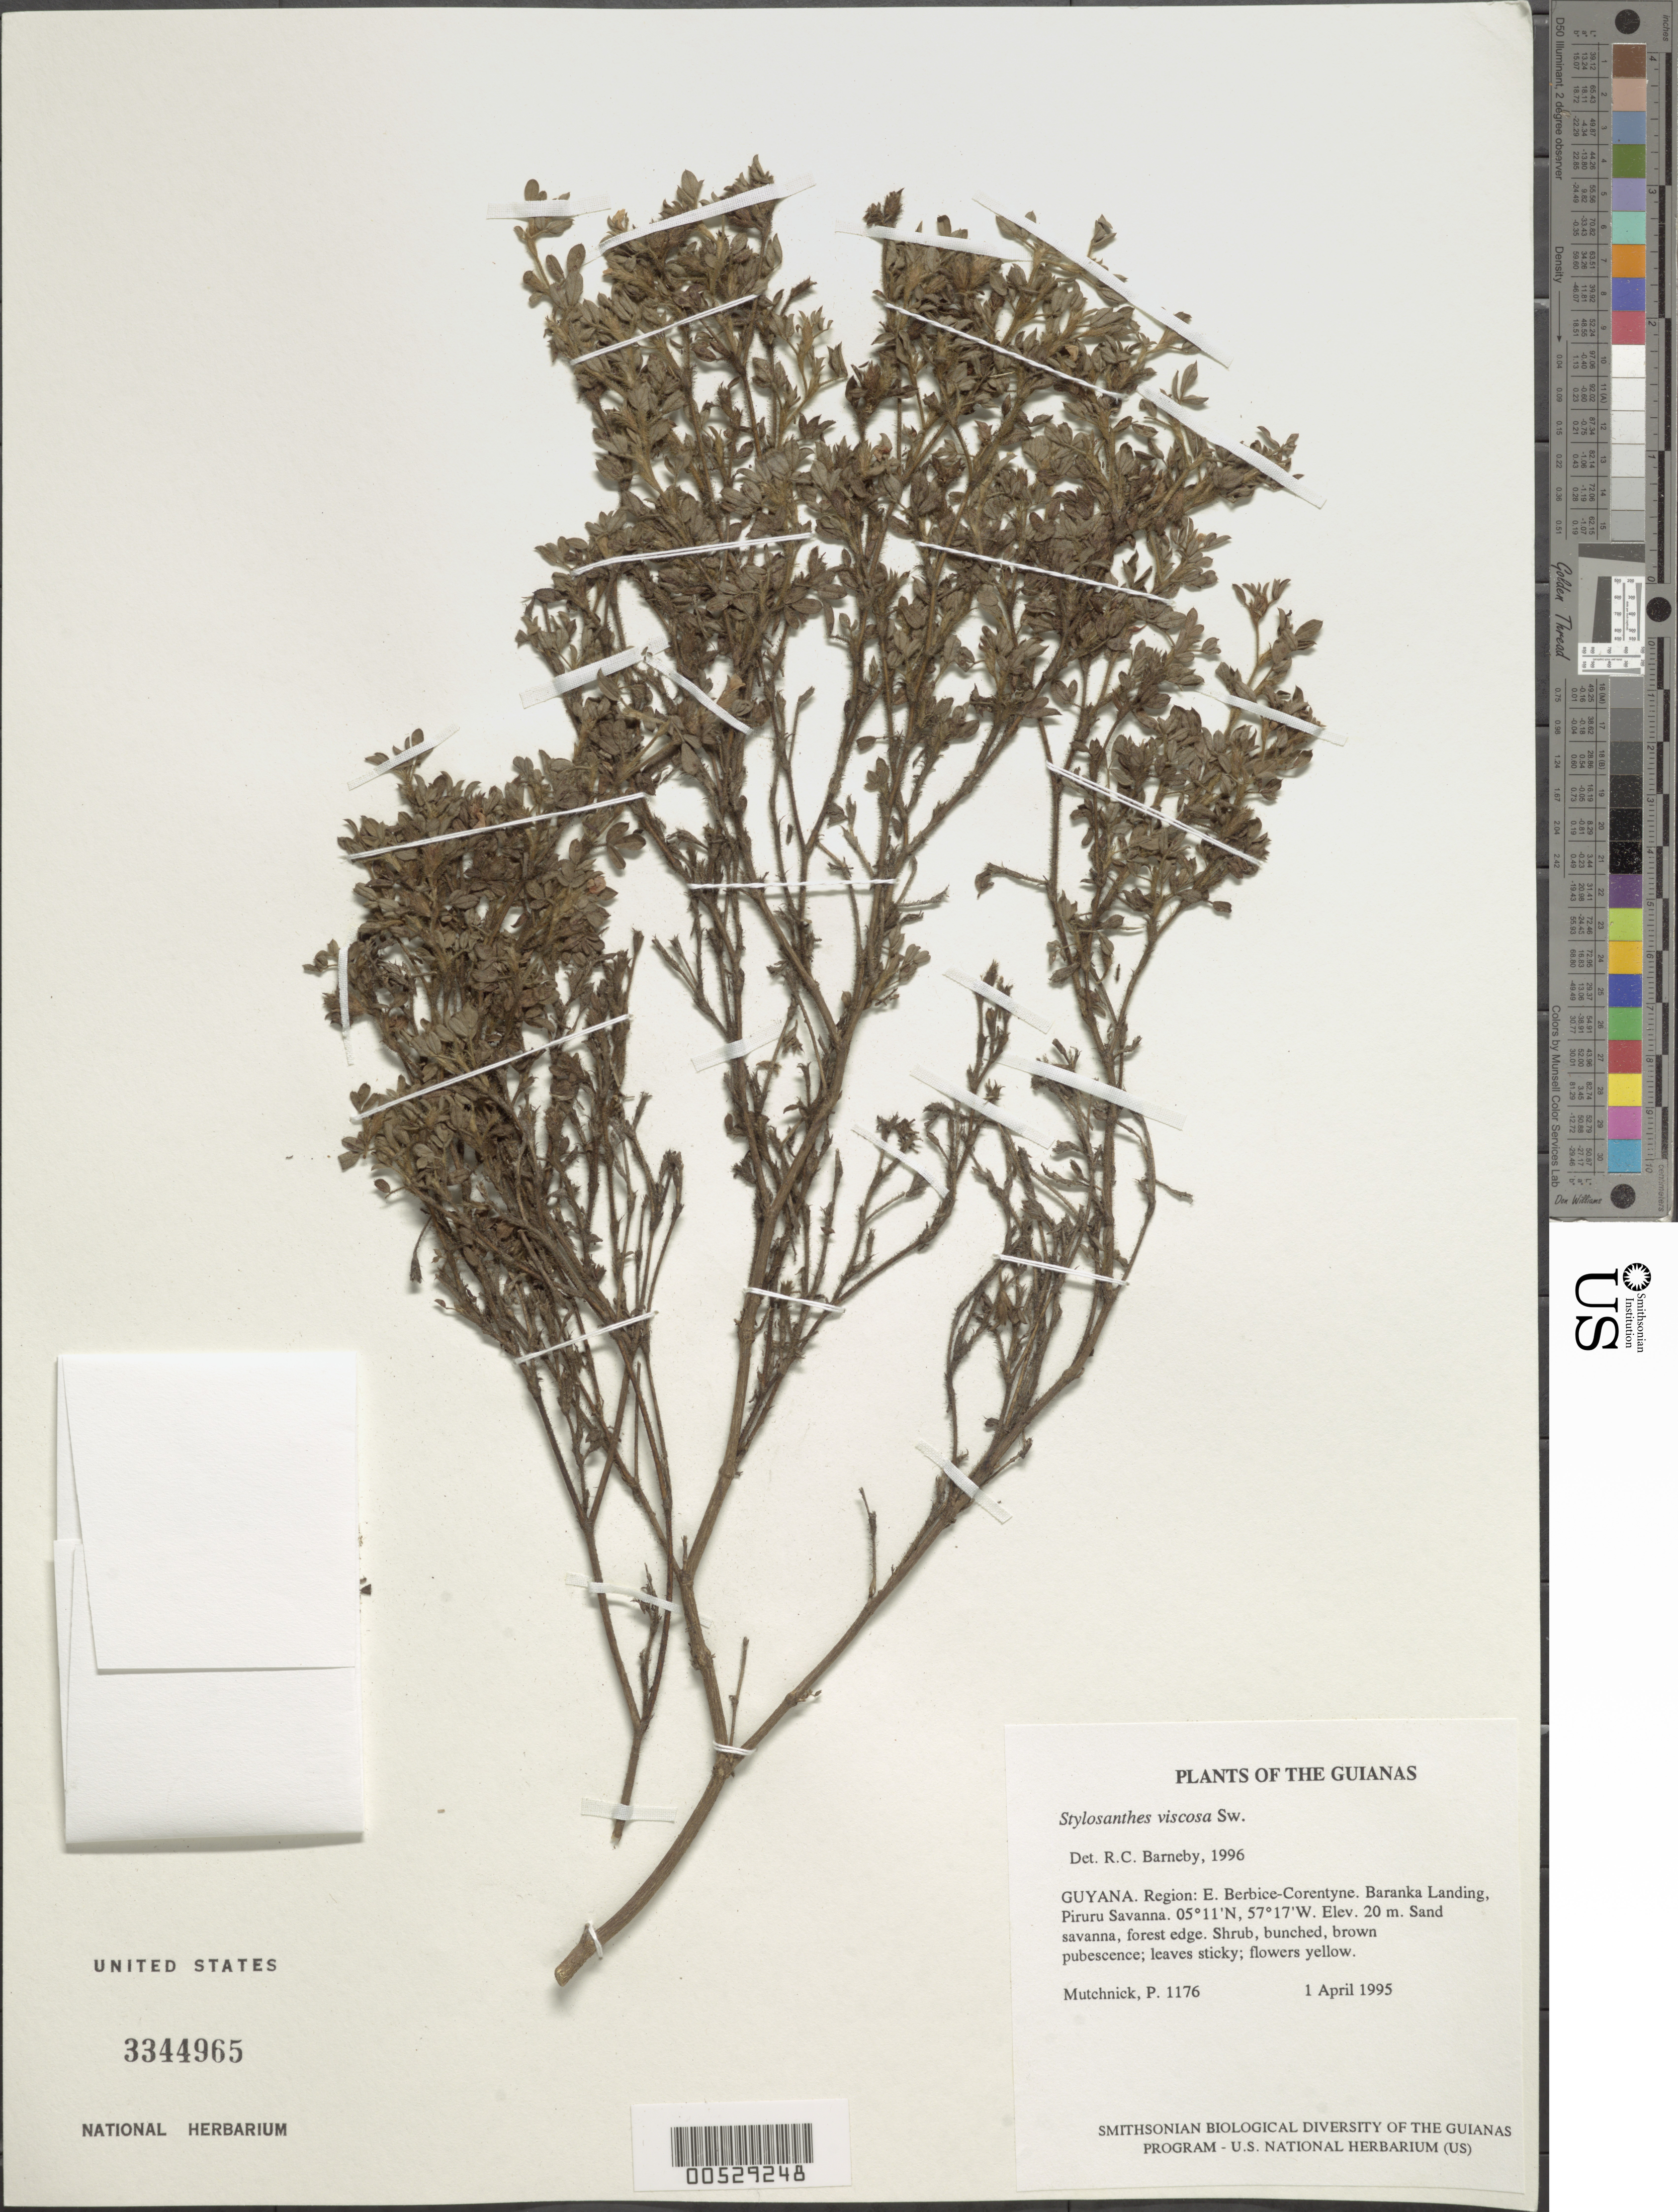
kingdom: Plantae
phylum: Tracheophyta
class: Magnoliopsida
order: Fabales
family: Fabaceae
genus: Stylosanthes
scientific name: Stylosanthes viscosa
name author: Sw.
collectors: P. Mutchnick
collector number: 1176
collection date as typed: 1 April 1995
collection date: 1995-04-01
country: Guyana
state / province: E. Berbice-Corentyne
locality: Baranka Landing, Piruru Savanna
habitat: Sand savanna, forest edge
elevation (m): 20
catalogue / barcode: US 3344965